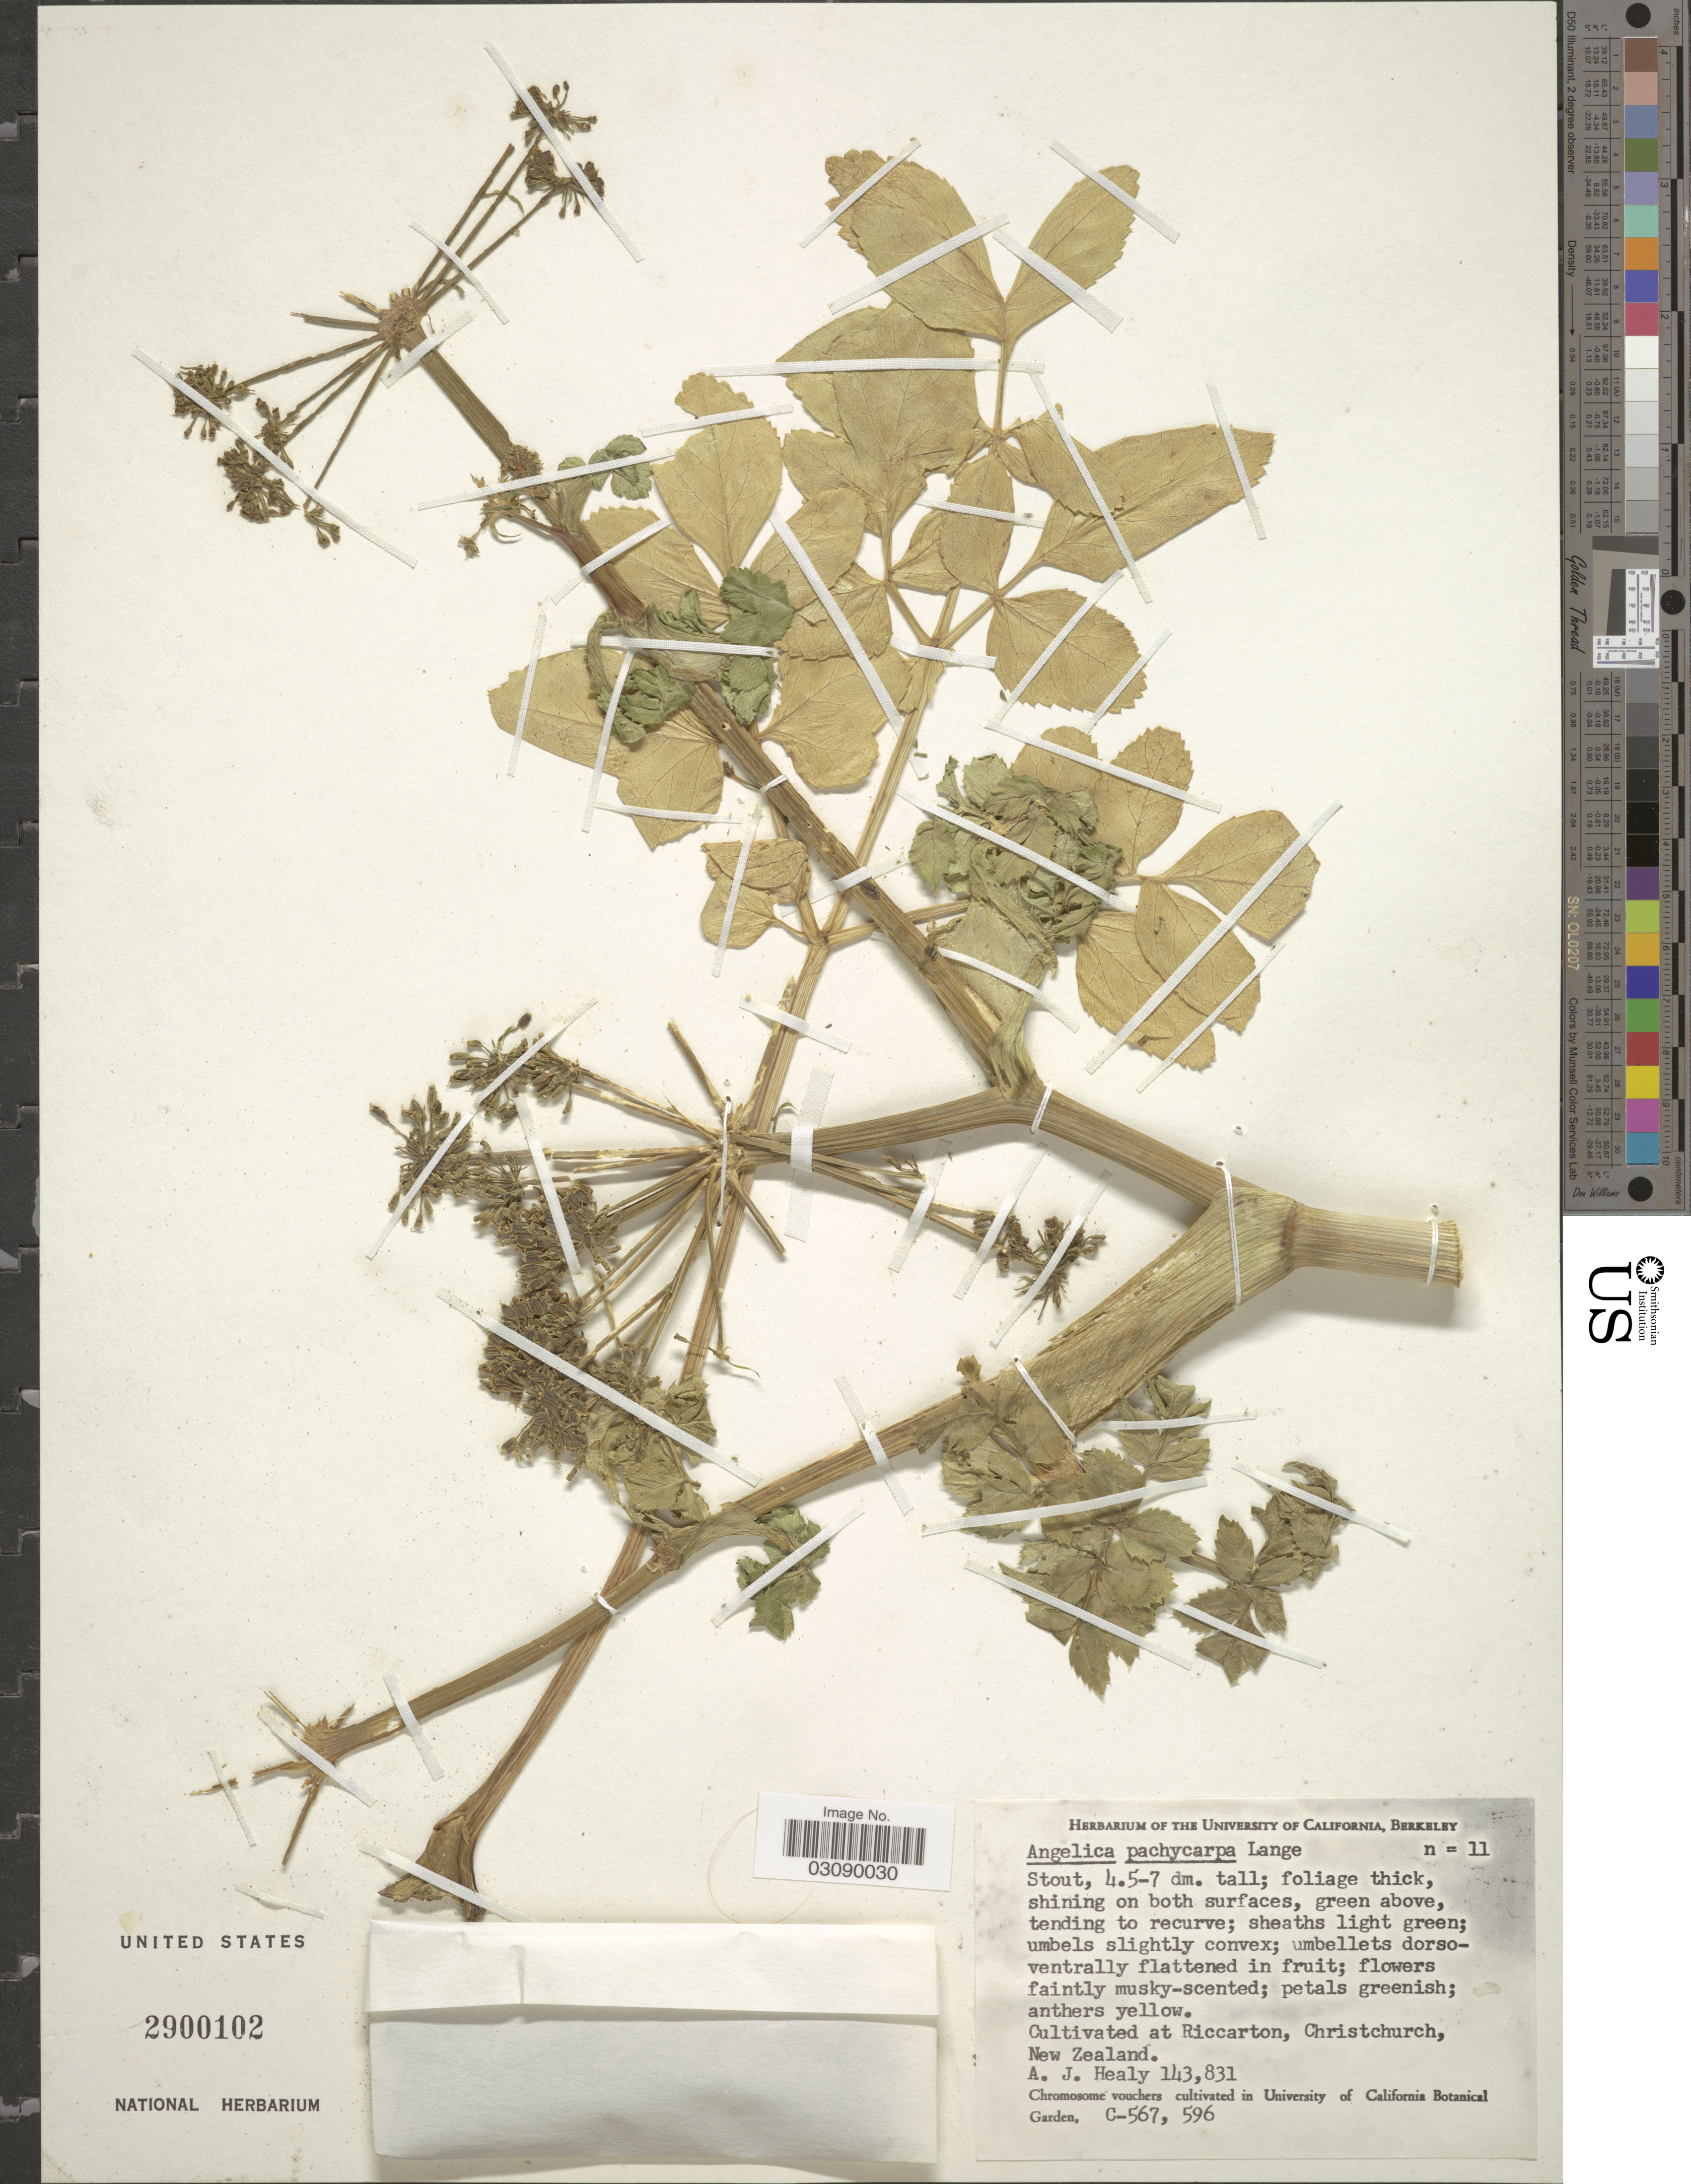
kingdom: Plantae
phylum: Tracheophyta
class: Magnoliopsida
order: Apiales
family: Apiaceae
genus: Angelica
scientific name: Angelica pachycarpa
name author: Lange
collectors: A. Healy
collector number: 143831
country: New Zealand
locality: Cultivated at Riccarton, Christchurch.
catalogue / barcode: US 2900102